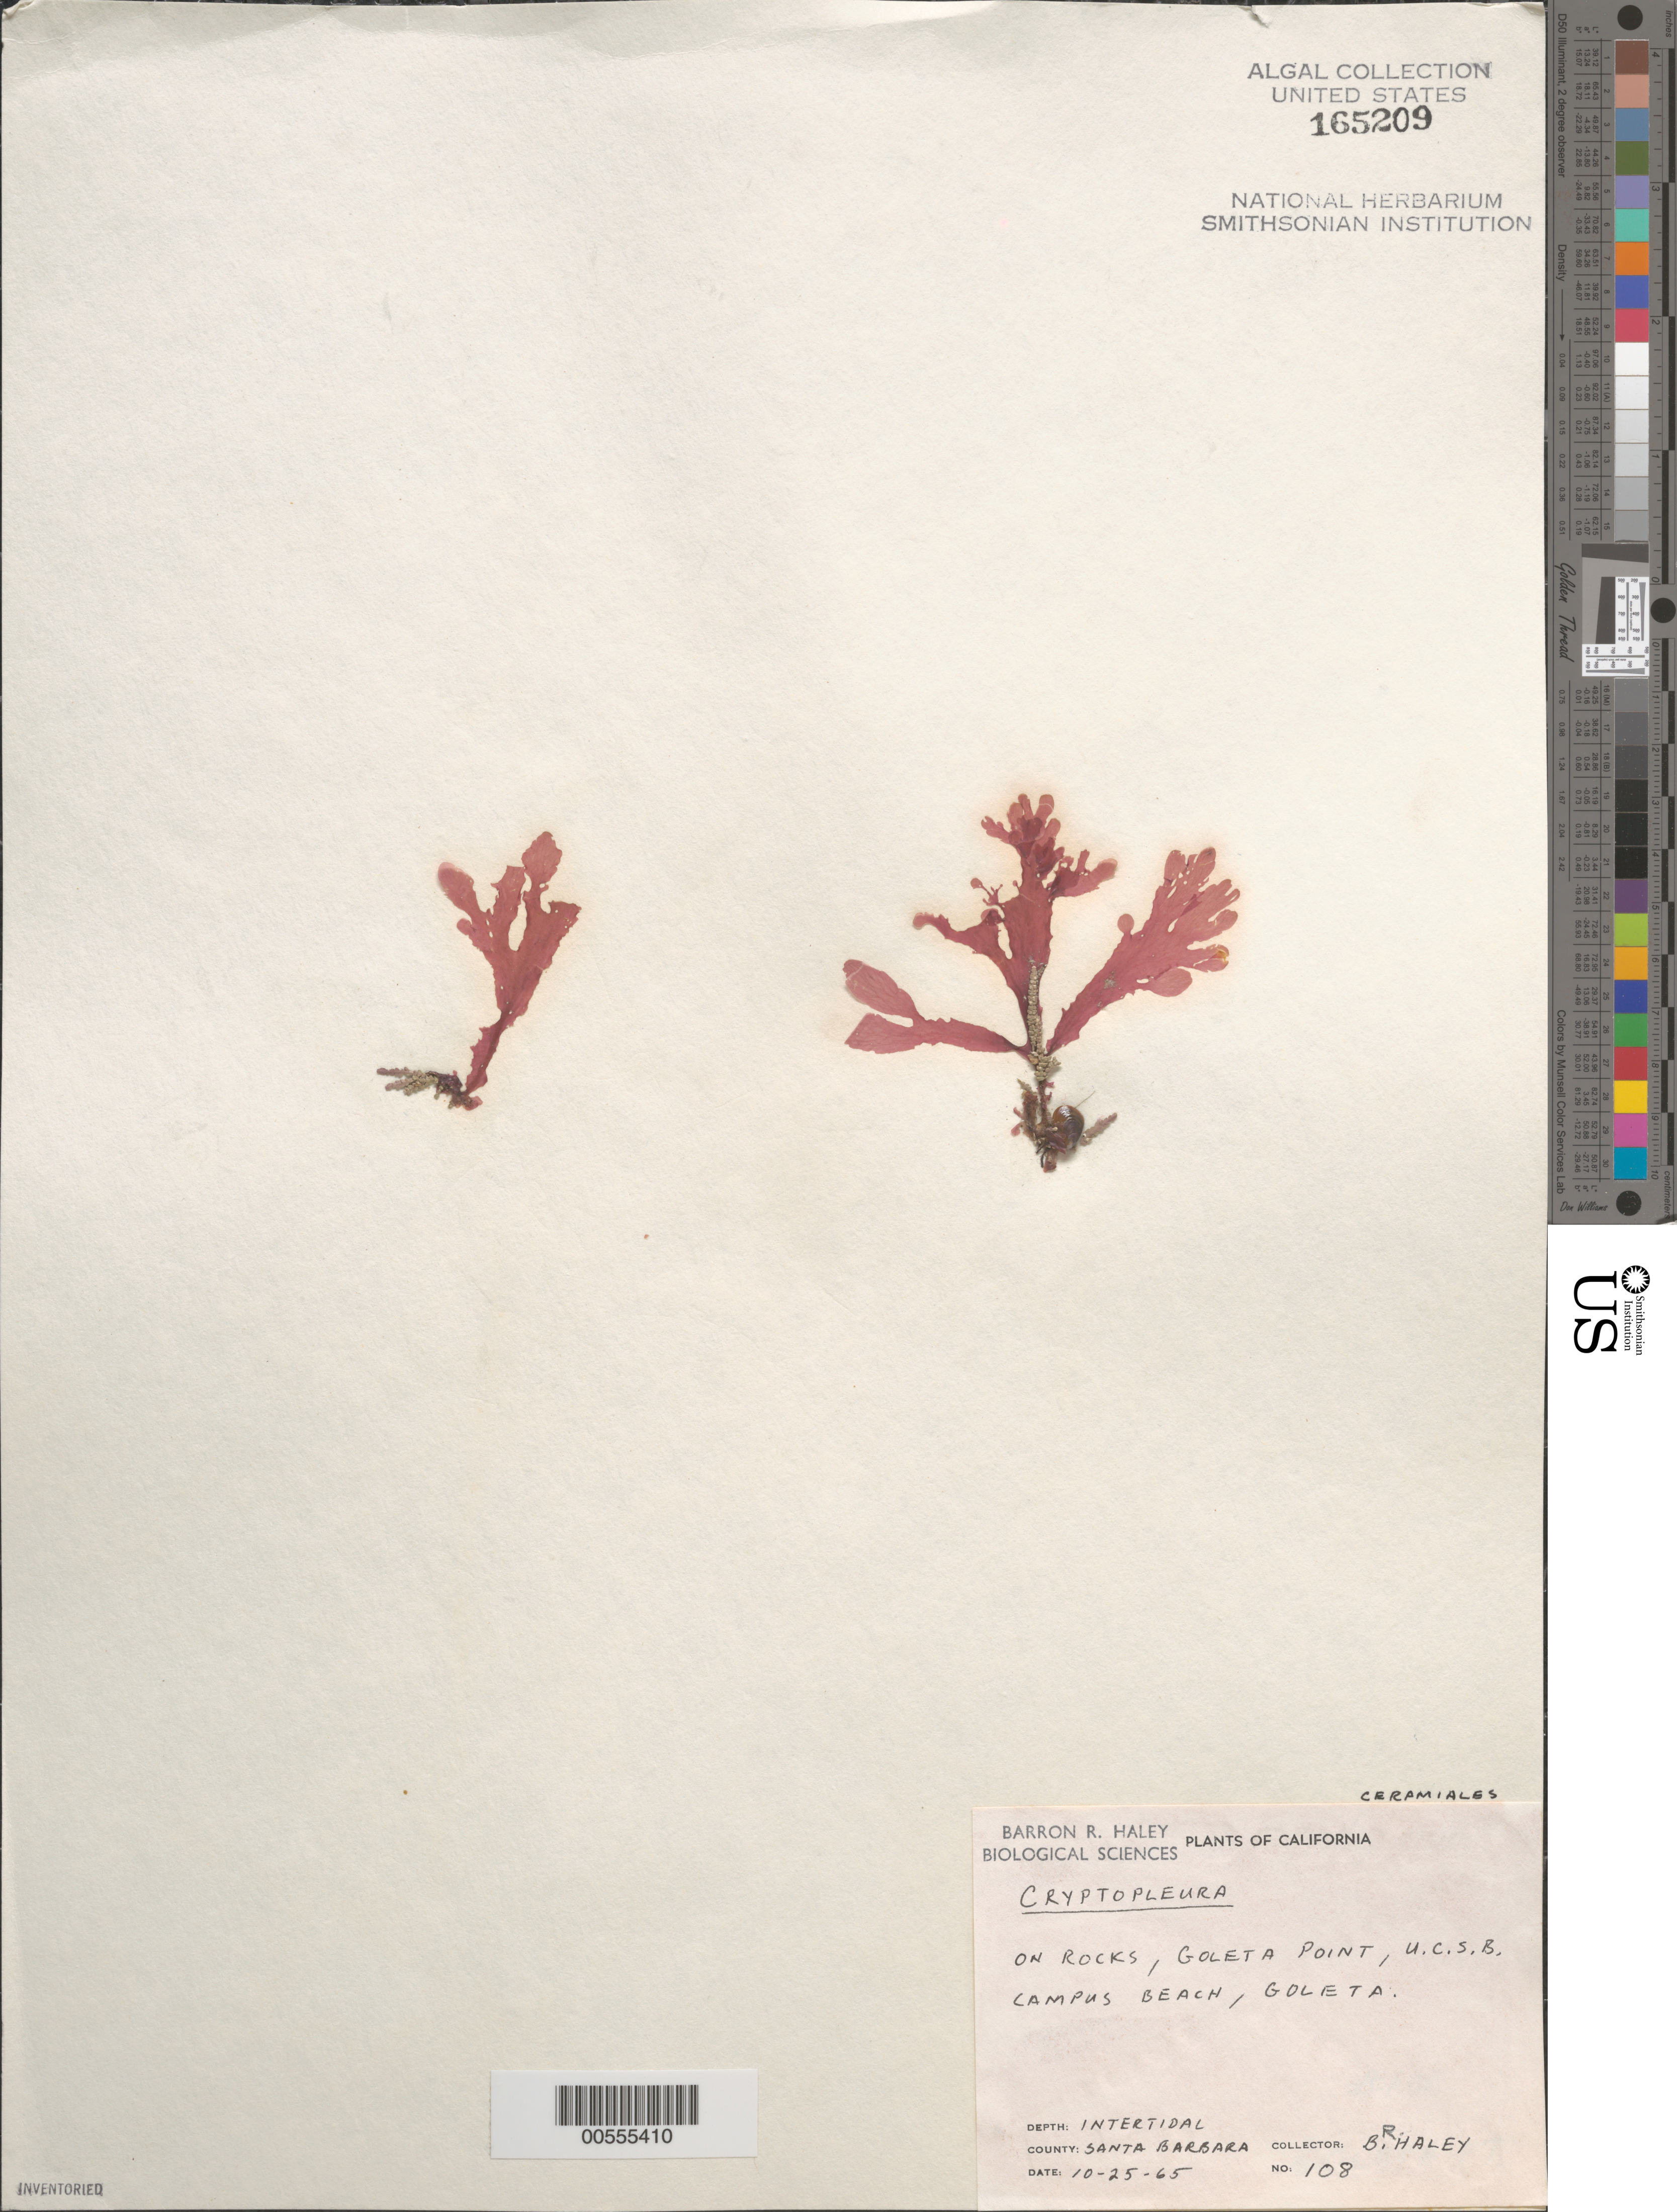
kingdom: Plantae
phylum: Rhodophyta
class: Florideophyceae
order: Ceramiales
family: Delesseriaceae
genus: Cryptopleura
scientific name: Cryptopleura sp.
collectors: B. Haley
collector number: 108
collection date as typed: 25 Oct 1965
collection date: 1965-10-25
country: United States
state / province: California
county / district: Santa Barbara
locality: Goleta Point, University of California Santa Barbara, Campus Beach, Goleta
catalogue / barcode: US 165209